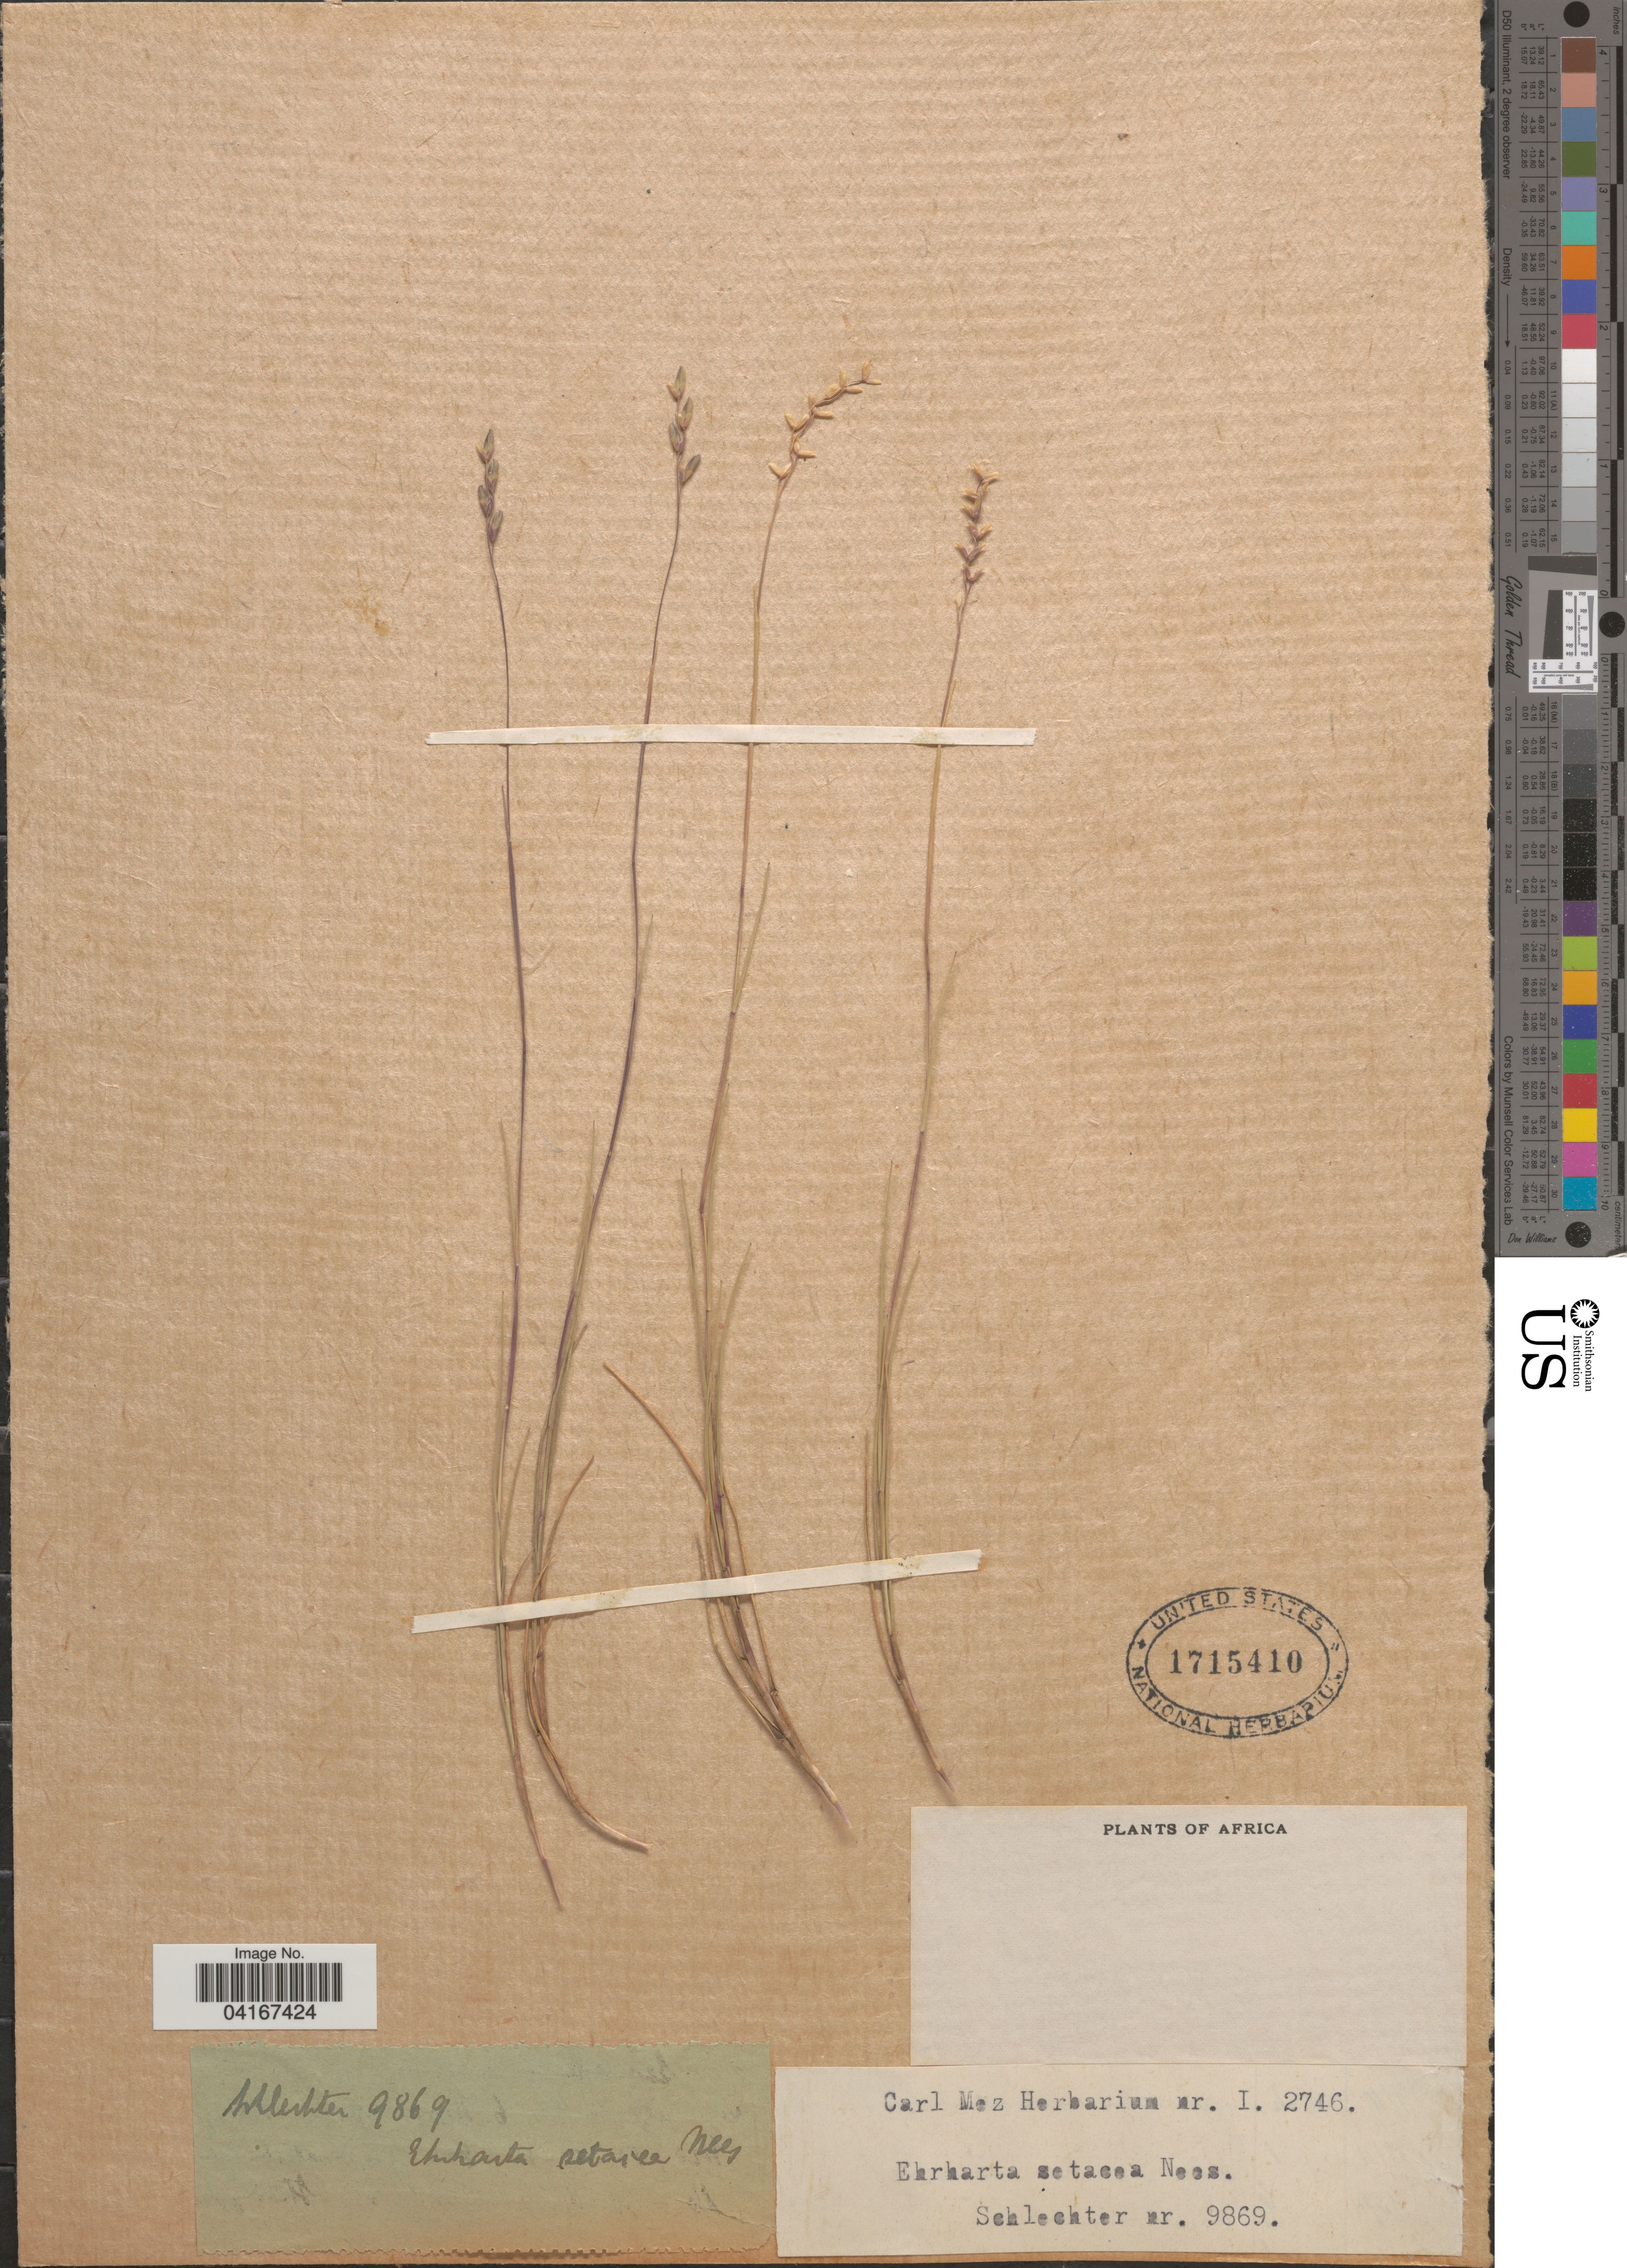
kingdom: Plantae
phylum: Tracheophyta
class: Liliopsida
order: Poales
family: Poaceae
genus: Ehrharta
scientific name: Ehrharta setacea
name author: Nees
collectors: Schlechter, --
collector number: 9869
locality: Africa.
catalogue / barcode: US 1715410